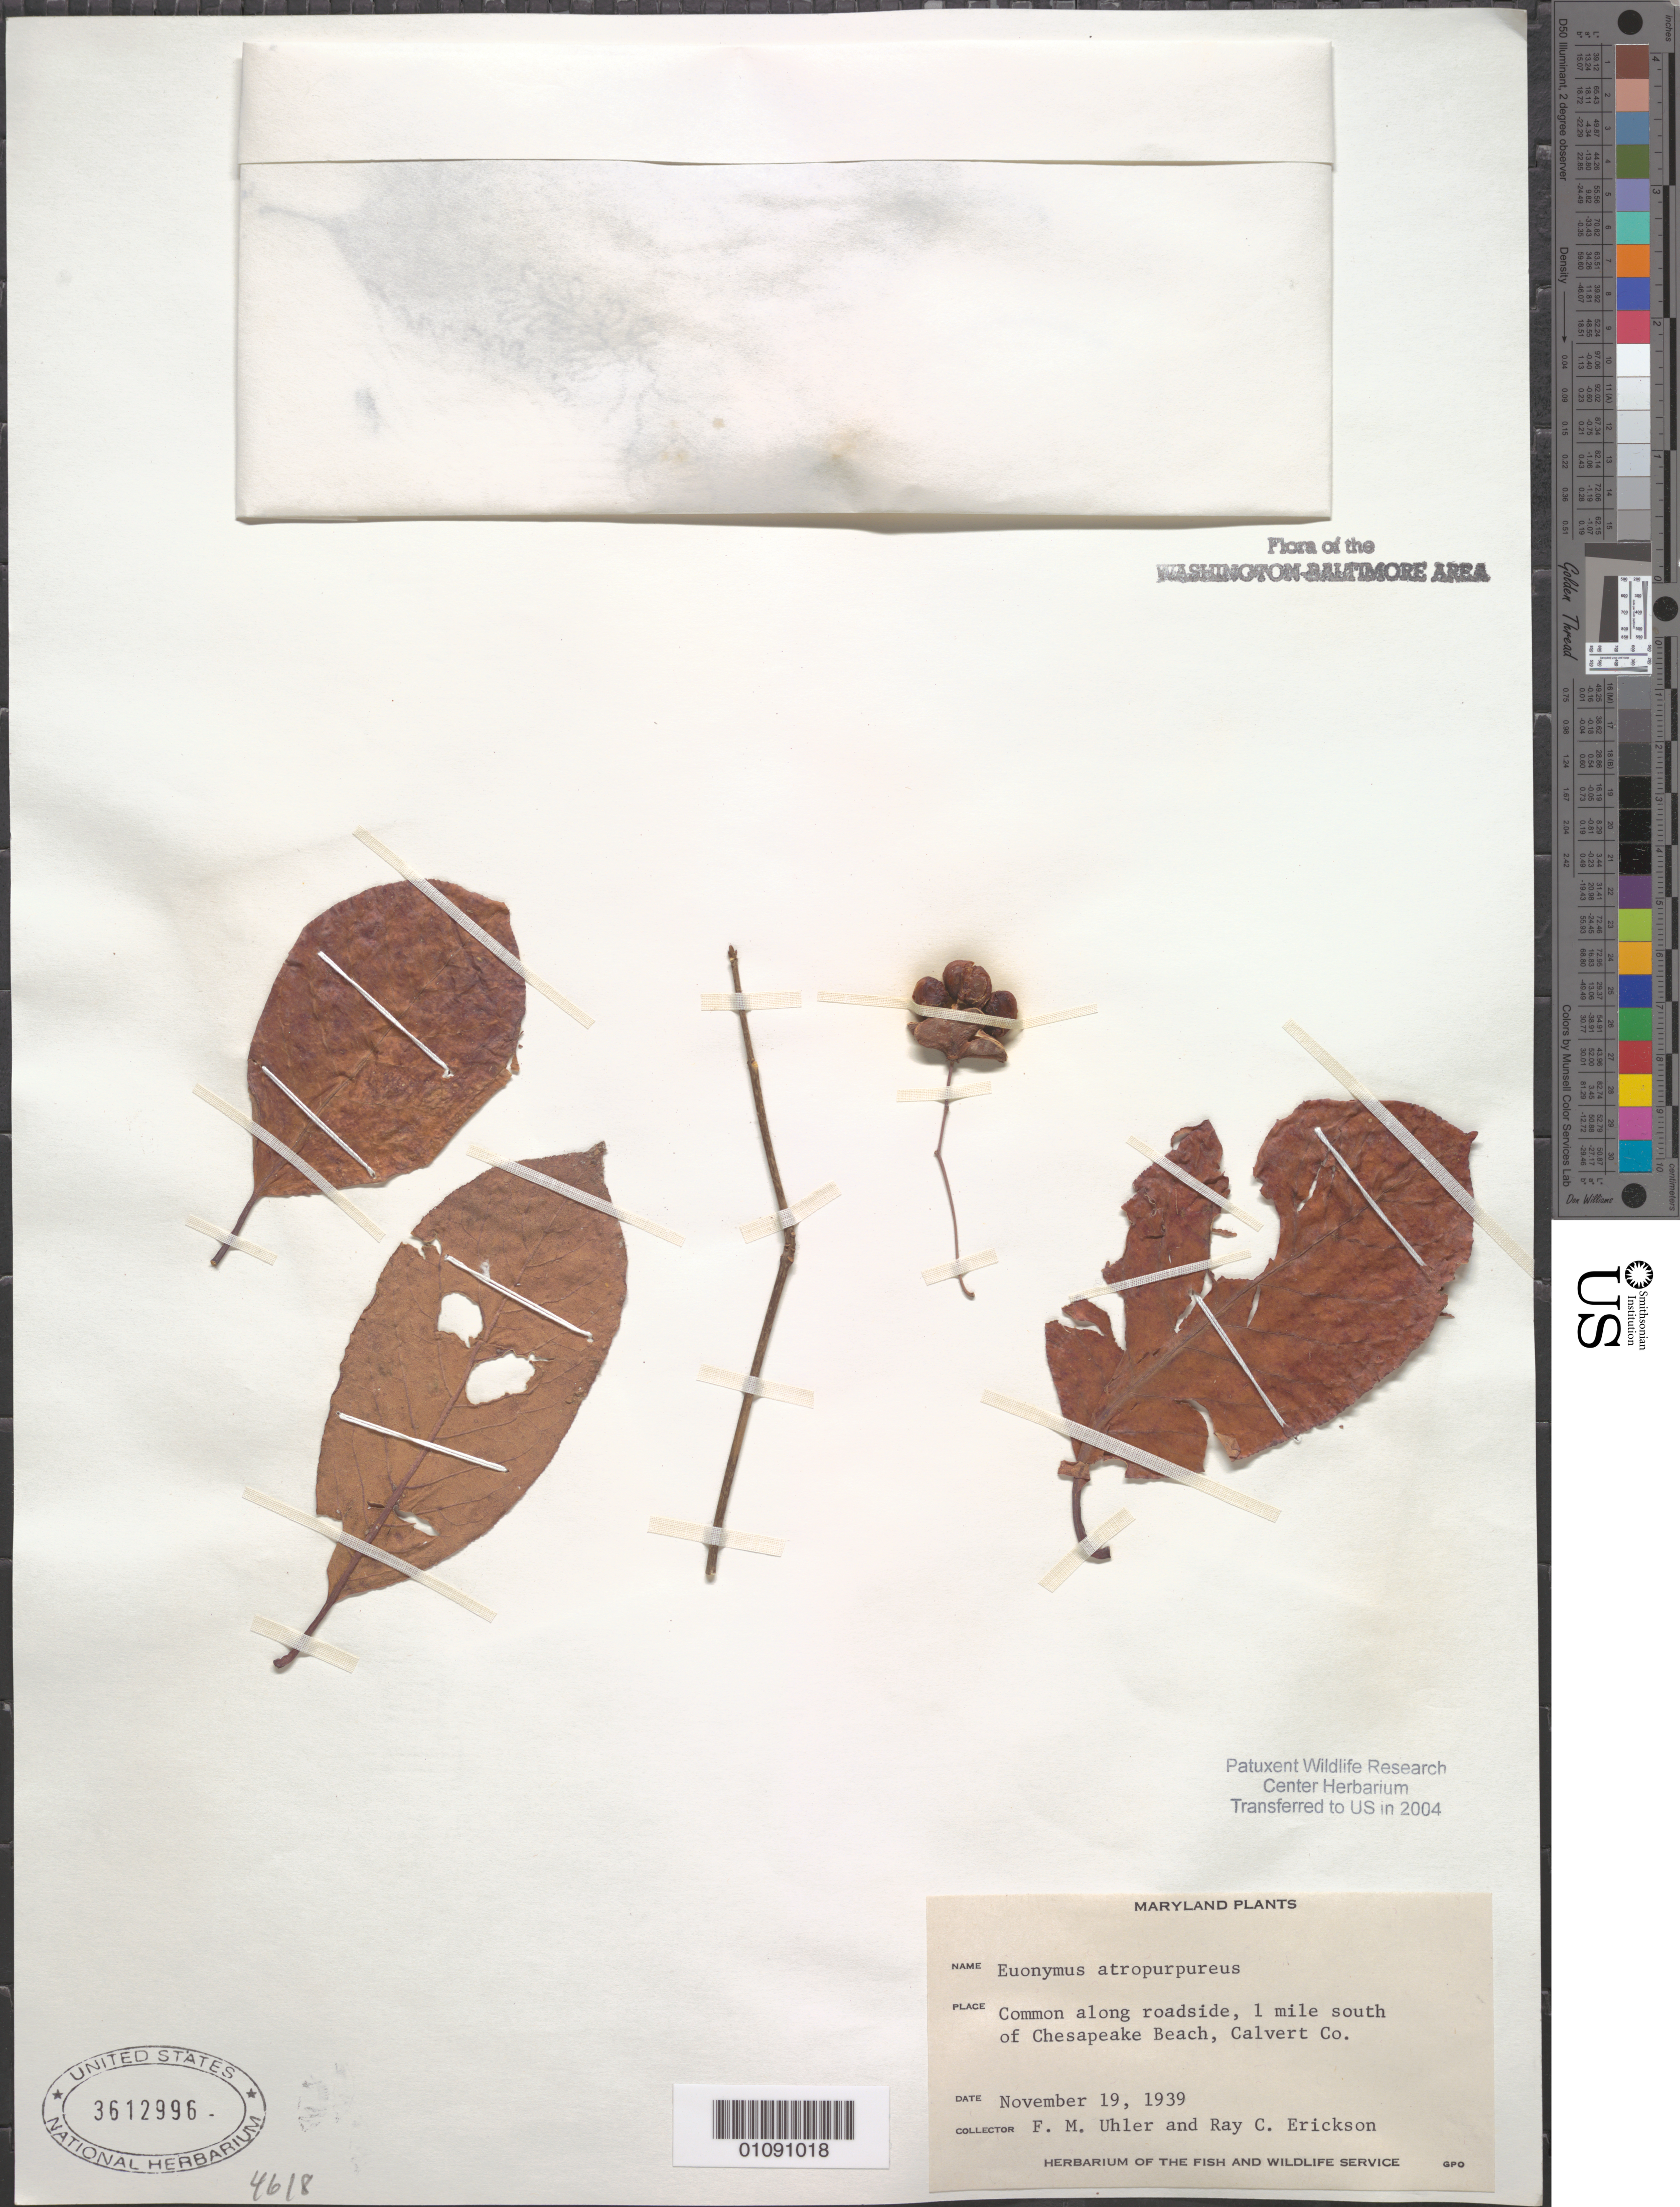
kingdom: Plantae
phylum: Tracheophyta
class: Magnoliopsida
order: Celastrales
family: Celastraceae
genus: Euonymus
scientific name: Euonymus atropurpureus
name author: Jacq.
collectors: F. M. Uhler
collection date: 1939-11-19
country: United States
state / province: Maryland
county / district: Calvert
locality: One mile S. of Chesapeake Beach.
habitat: Common along roadside.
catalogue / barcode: US 3612996